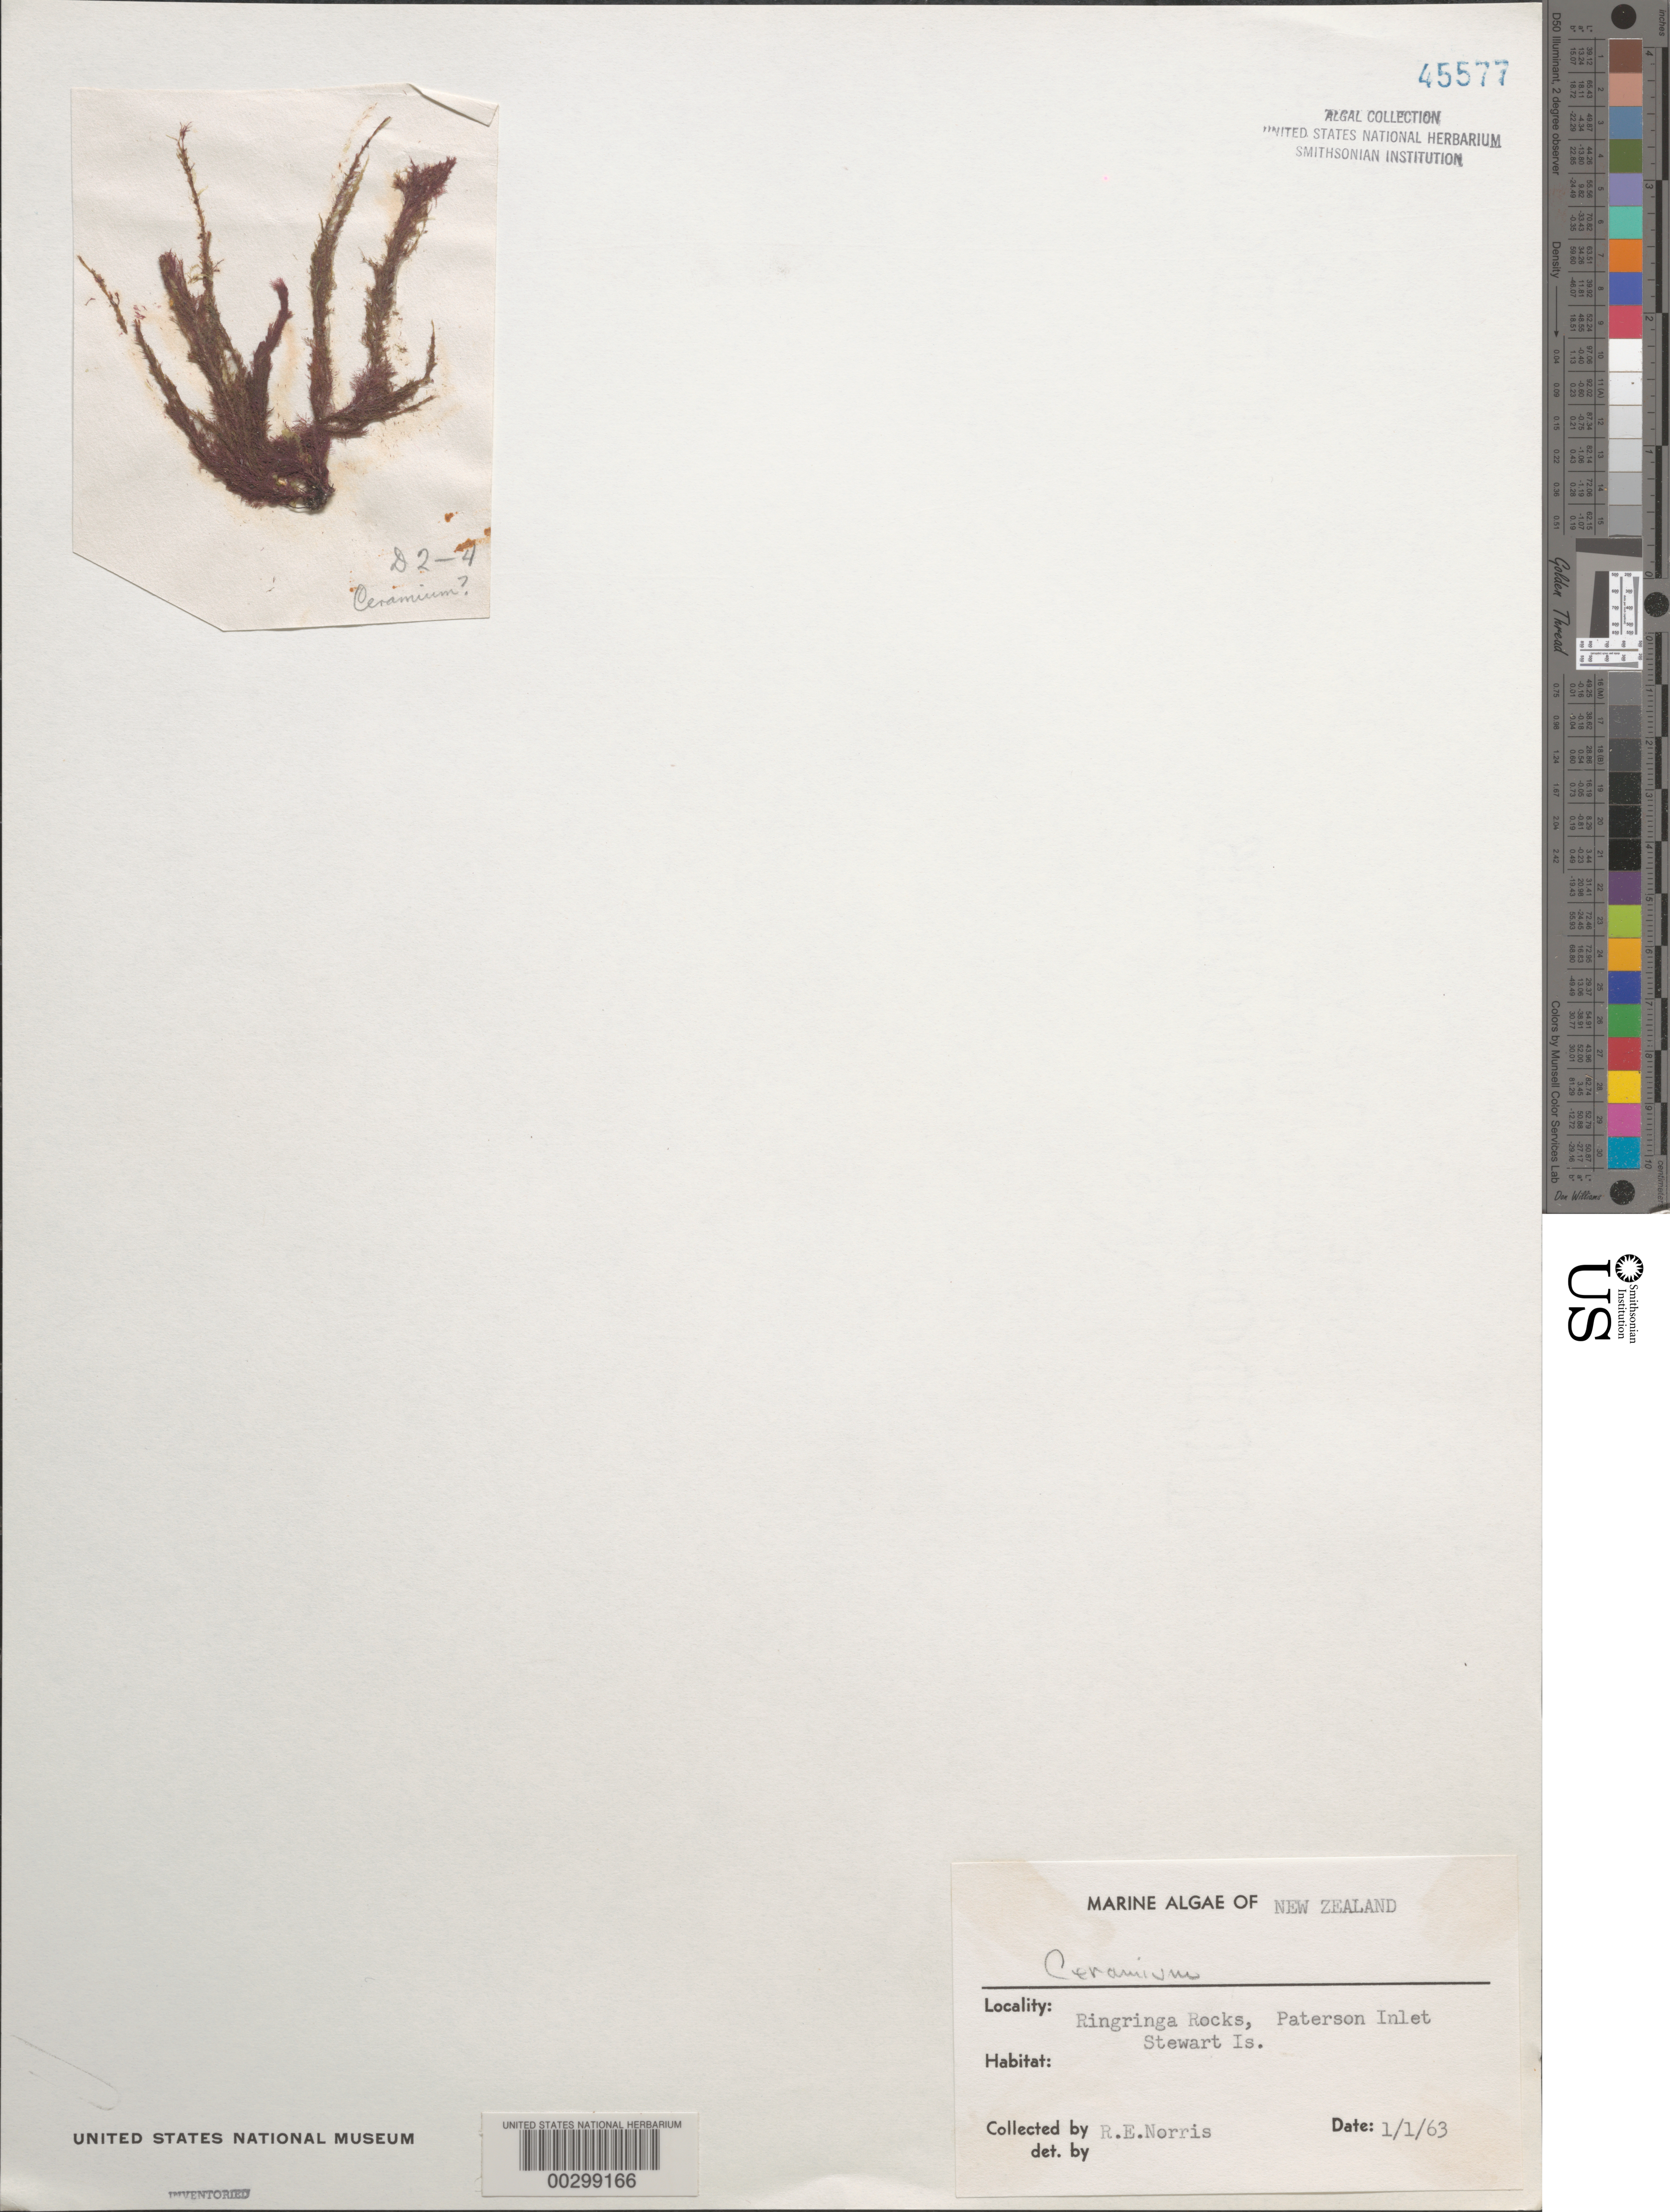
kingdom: Plantae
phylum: Rhodophyta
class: Florideophyceae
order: Ceramiales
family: Ceramiaceae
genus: Ceramium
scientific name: Ceramium sp.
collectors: R. E. Norris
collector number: D2-4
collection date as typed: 01 Jan 1963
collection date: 1963-01-01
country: New Zealand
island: Stewart Island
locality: Ringaringa Rocks, Paterson Inlet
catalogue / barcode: US 45577